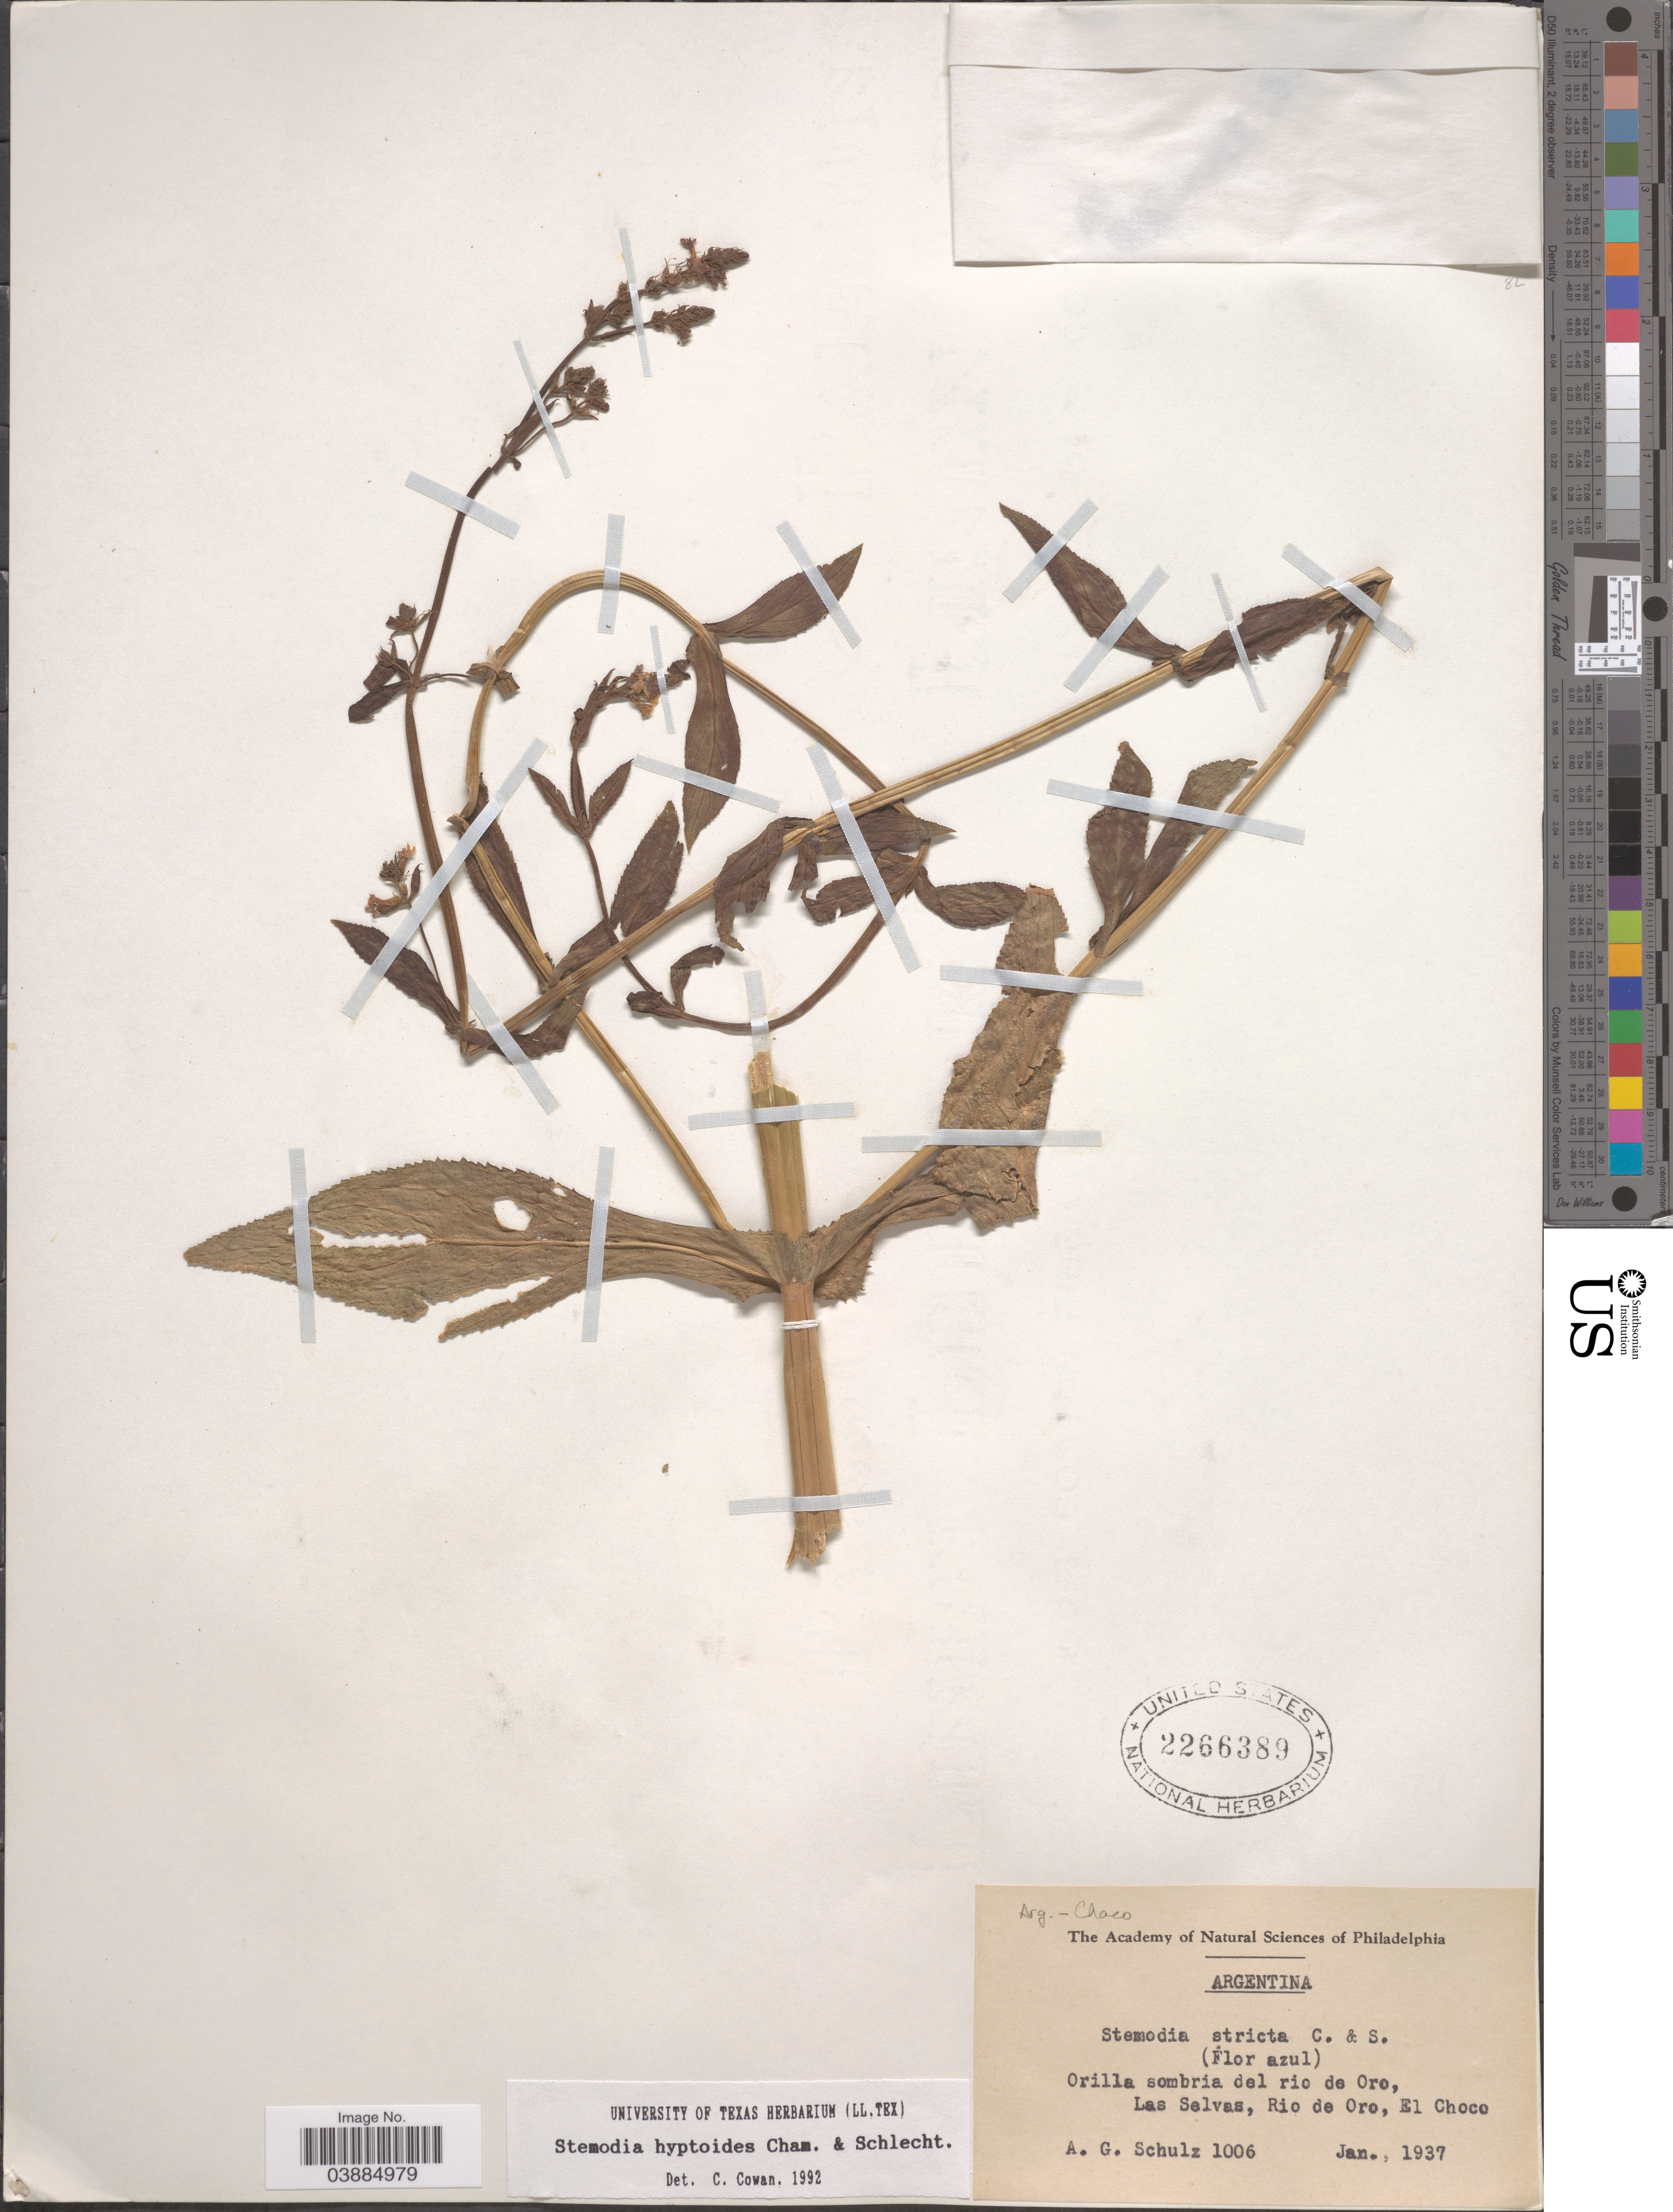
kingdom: Plantae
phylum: Tracheophyta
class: Magnoliopsida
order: Lamiales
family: Plantaginaceae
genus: Stemodia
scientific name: Stemodia hyptoides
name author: Cham. & Schltdl.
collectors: A. G. Schulz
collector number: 1006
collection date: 1937-01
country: Argentina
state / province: Chaco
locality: Orilla sombria del rio de Oro, Las Selvas, Rio de Oro, El Choco.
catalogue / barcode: US 2266389